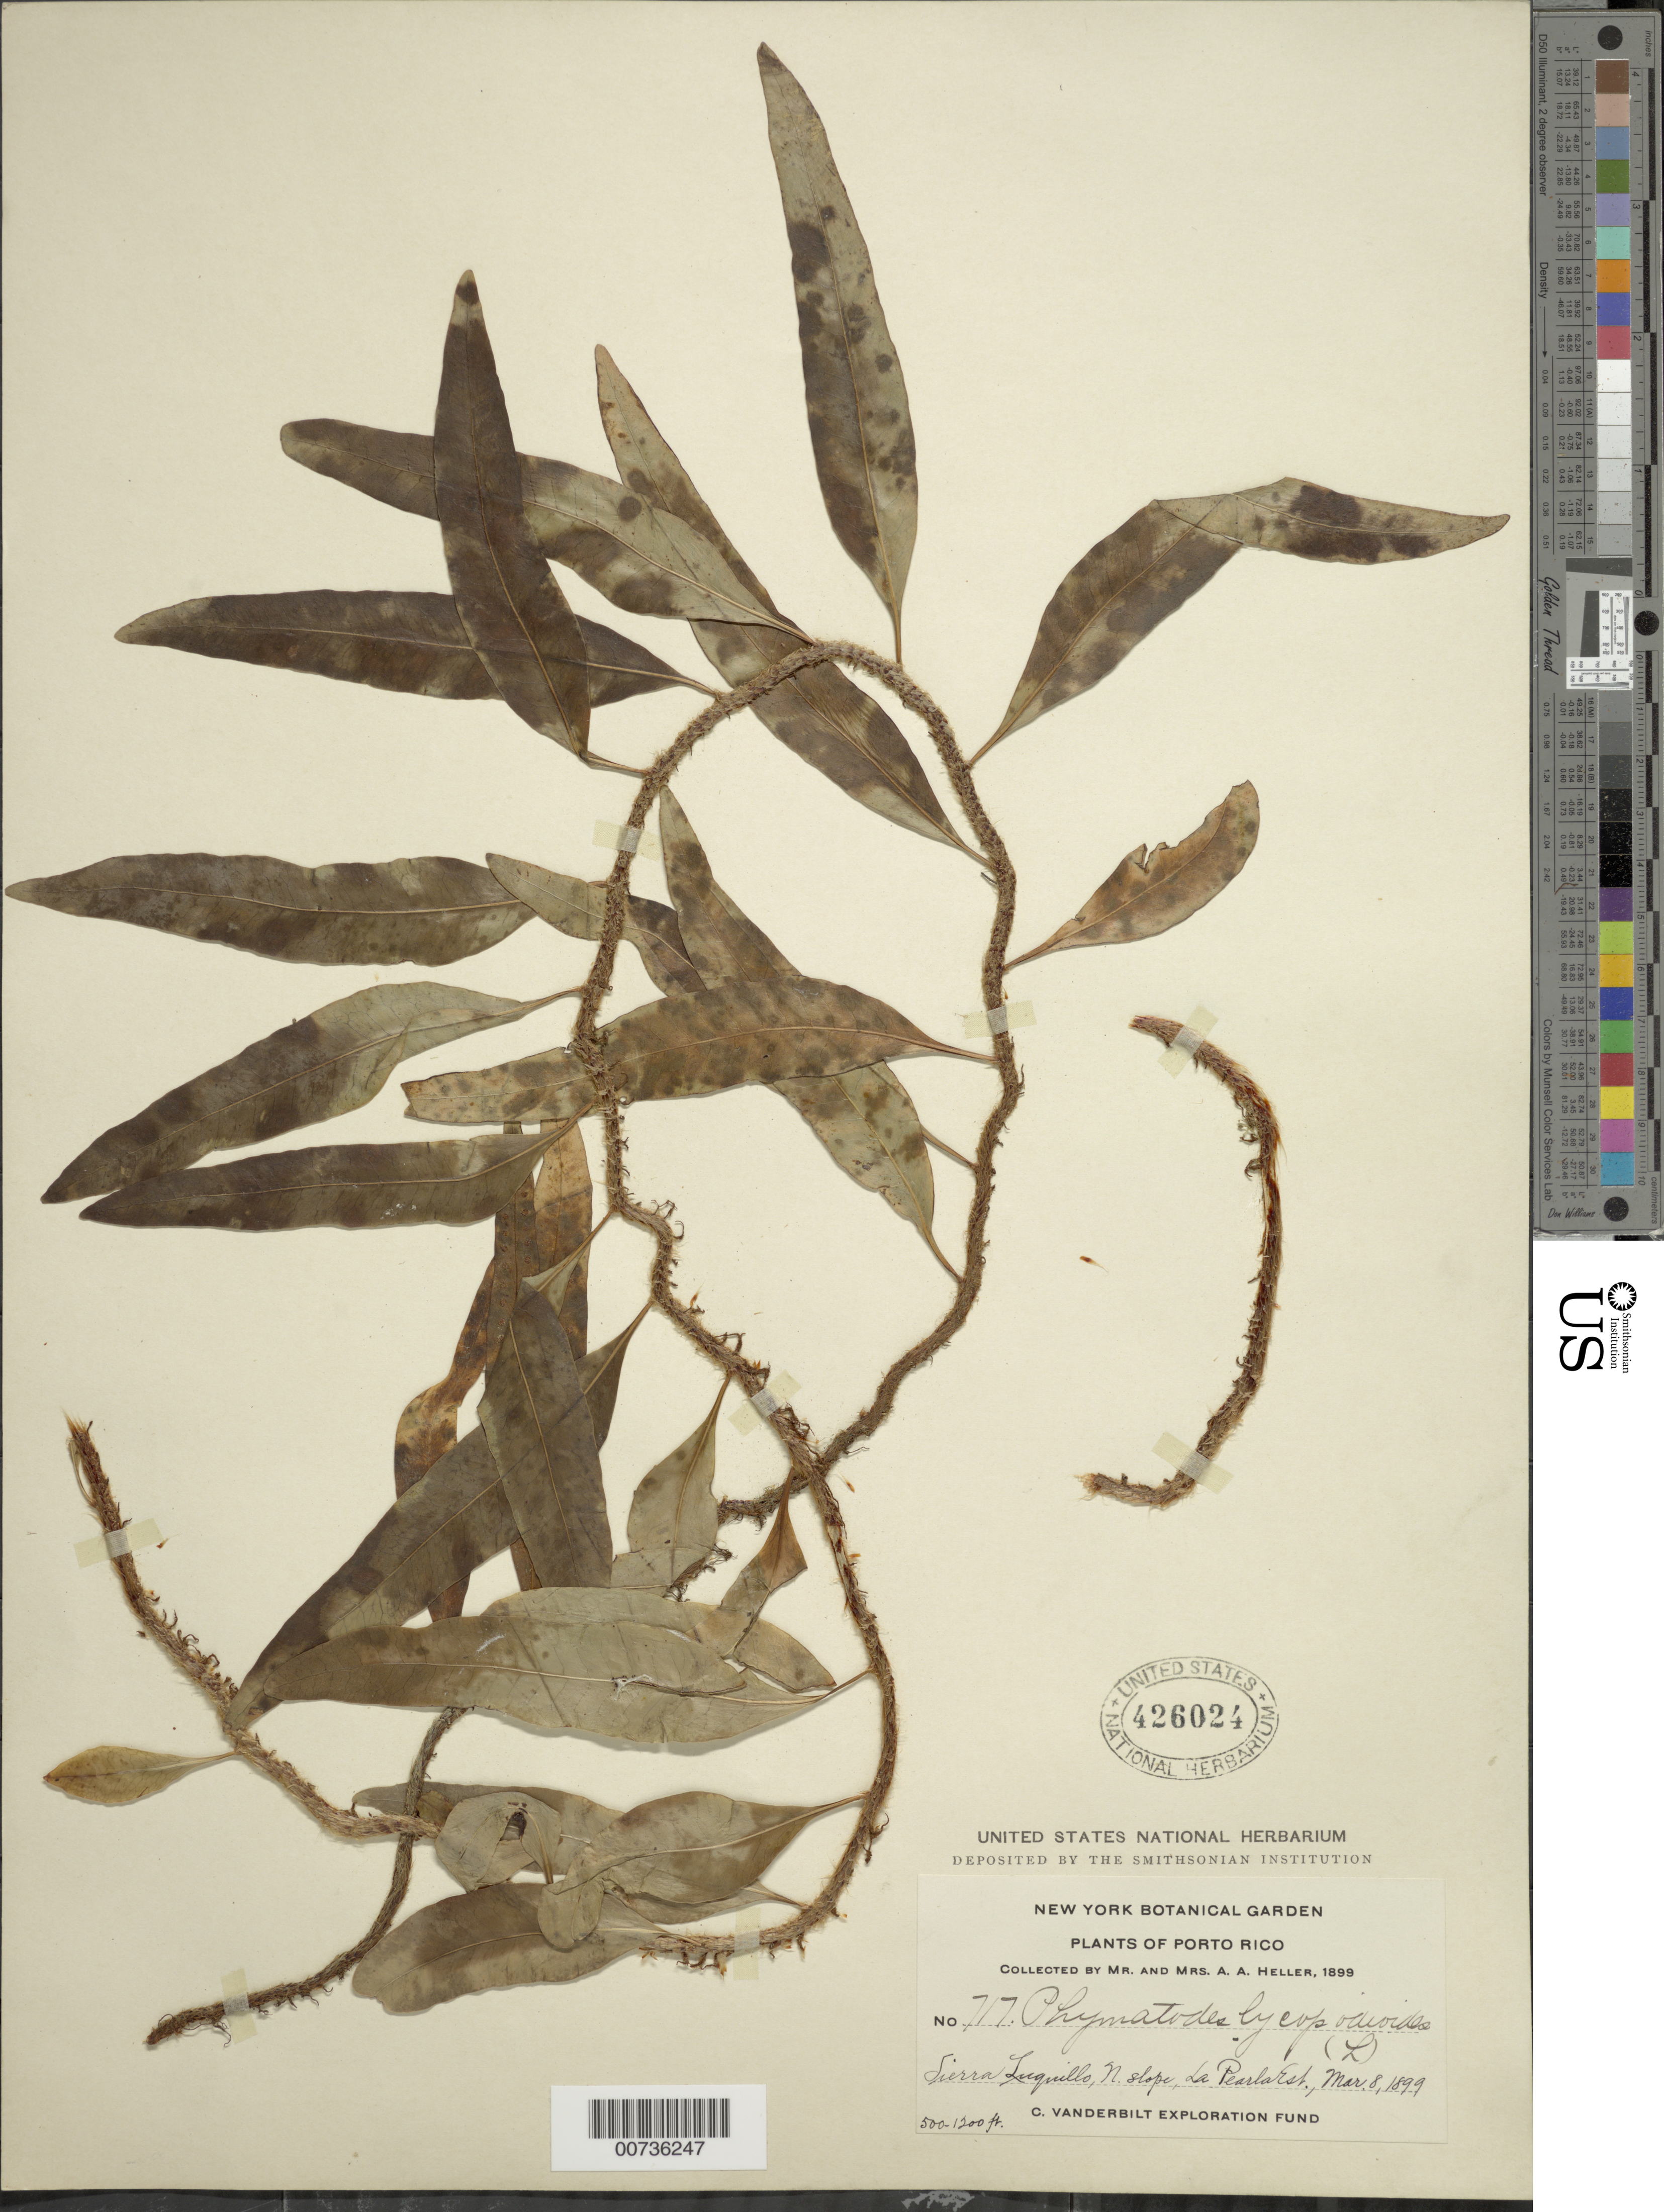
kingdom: Plantae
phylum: Tracheophyta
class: Polypodiopsida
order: Polypodiales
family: Polypodiaceae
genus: Microgramma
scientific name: Microgramma lycopodioides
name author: (L.) Copel.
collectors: A. A. Heller & E. G. Heller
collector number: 717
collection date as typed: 08 Mar 1899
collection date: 1899-03-08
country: Puerto Rico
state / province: Luquillo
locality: Sierra Luquillo, N. slope. La Pearla East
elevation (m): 152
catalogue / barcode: US 426024